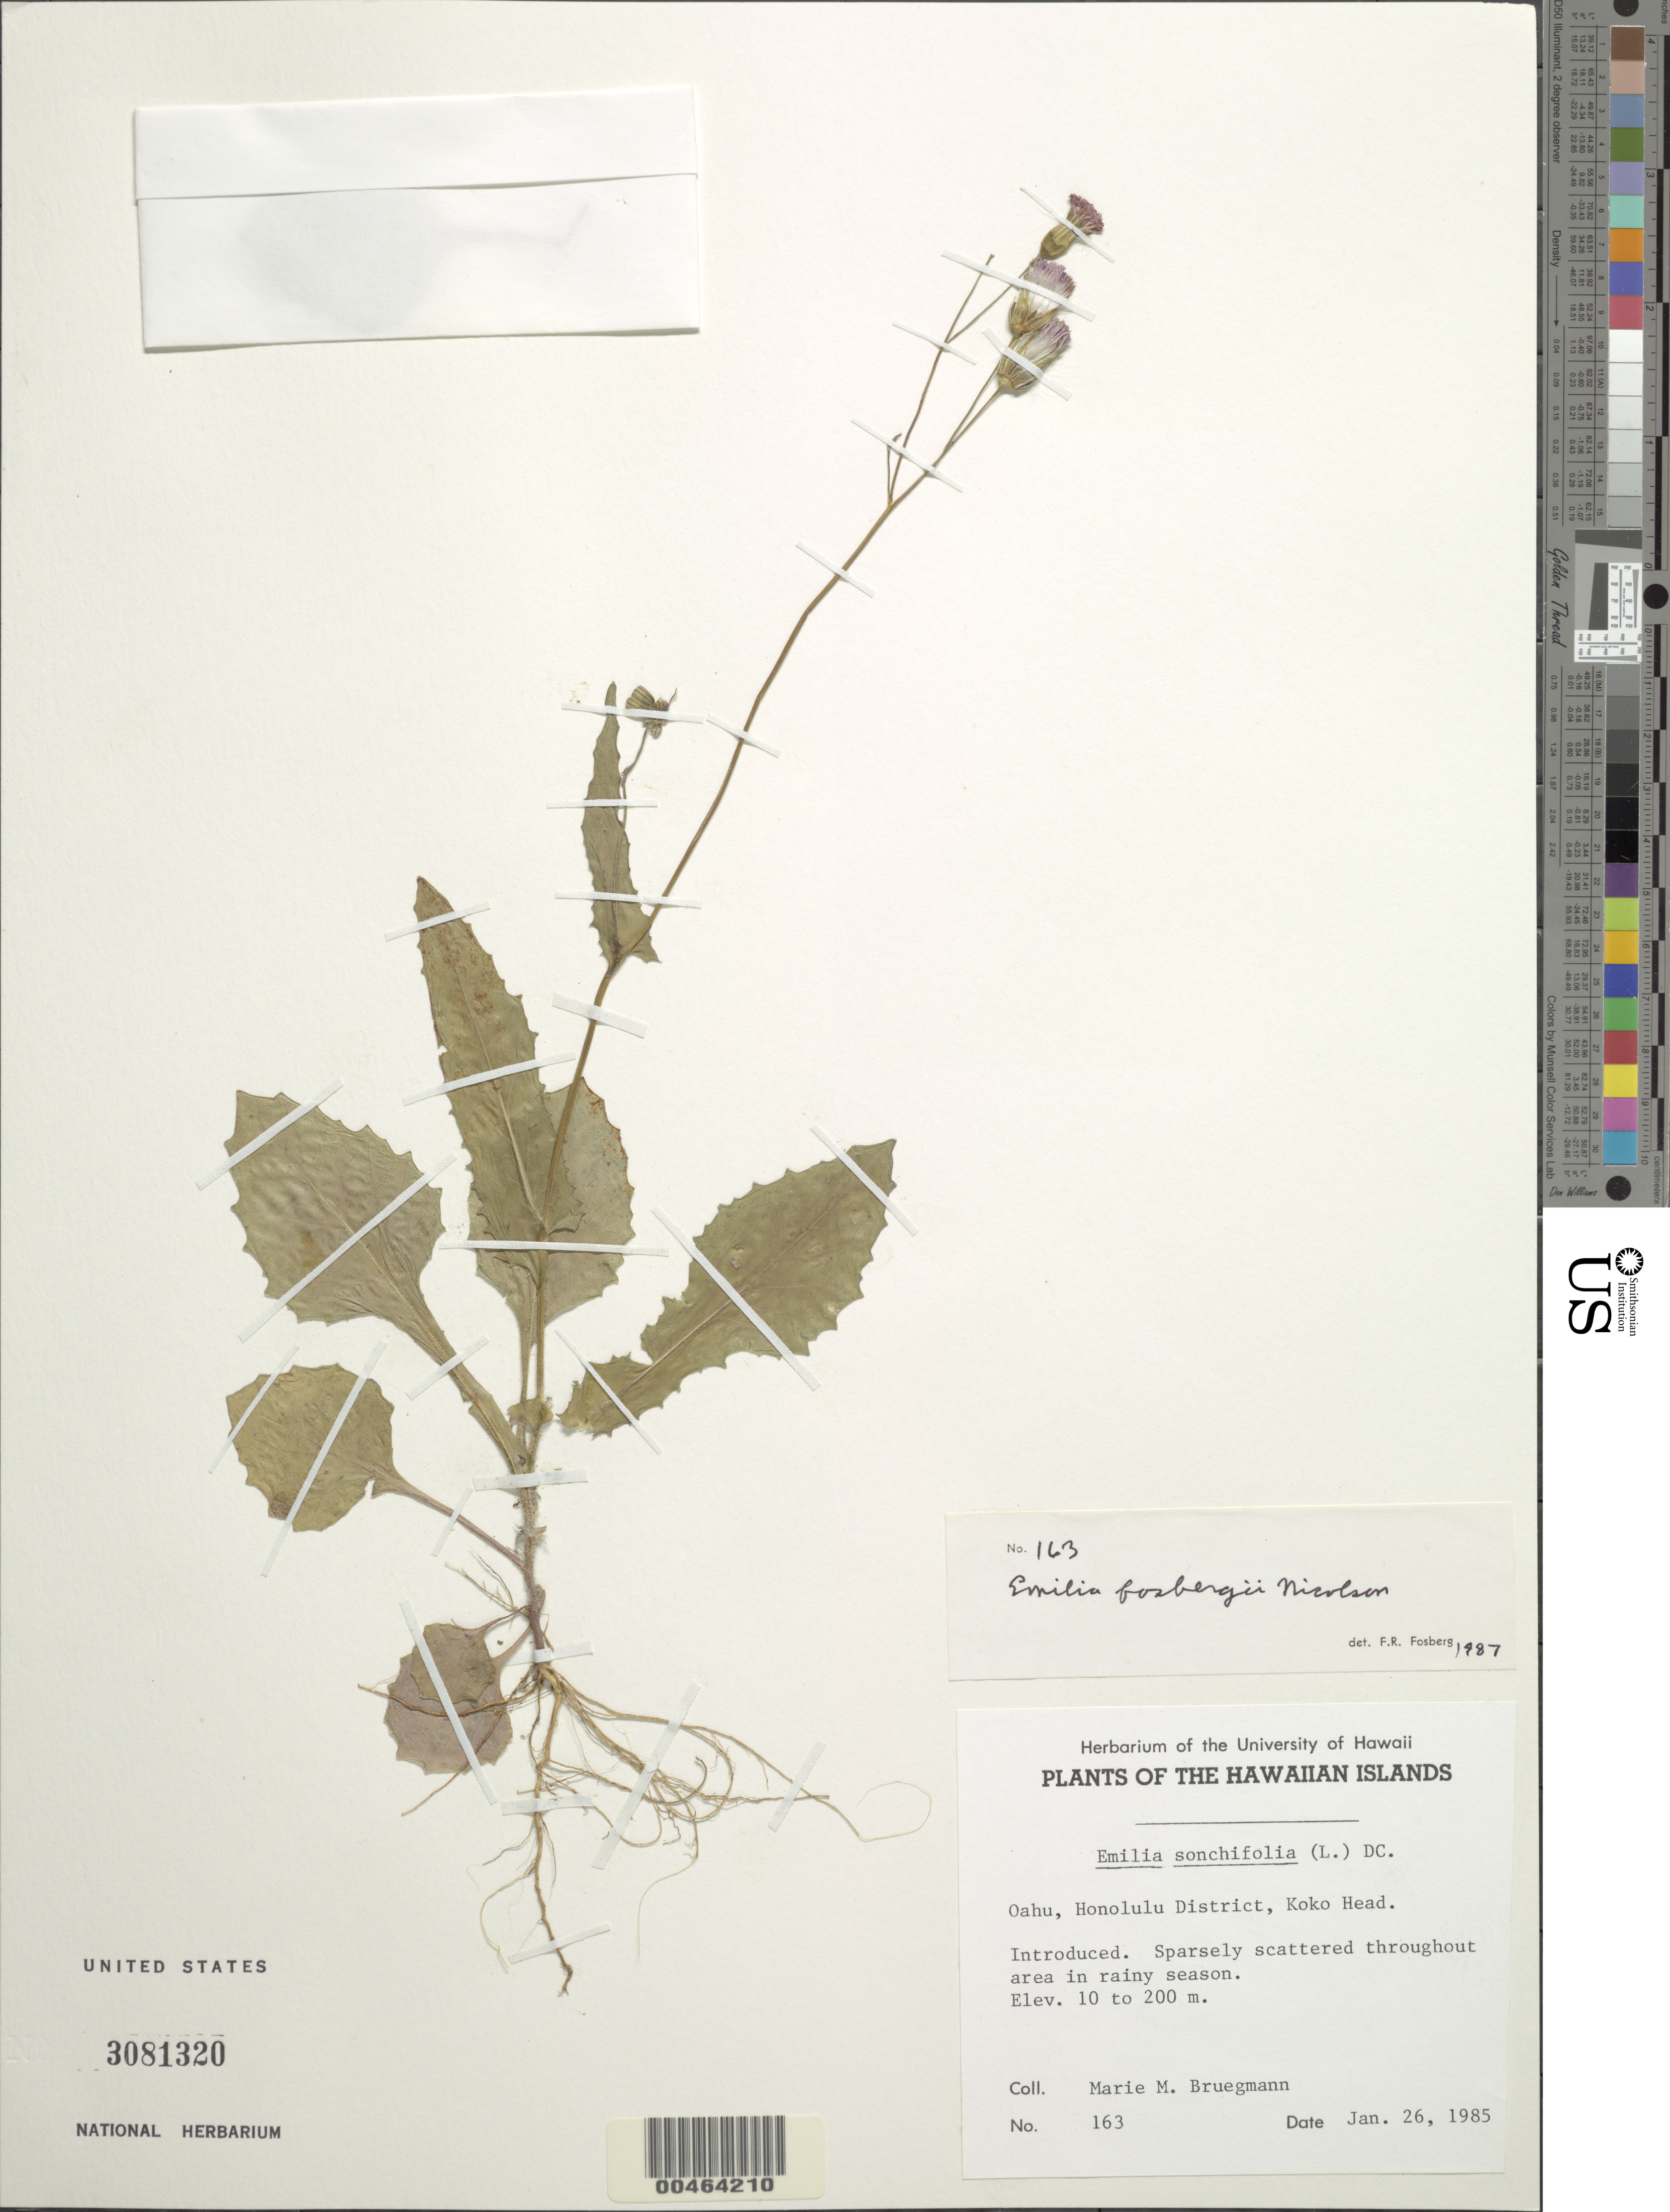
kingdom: Plantae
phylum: Tracheophyta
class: Magnoliopsida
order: Asterales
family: Asteraceae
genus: Emilia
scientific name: Emilia fosbergii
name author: Nicolson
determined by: Fosberg, F. R.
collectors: M. Bruegmann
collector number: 163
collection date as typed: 26 Jan 1985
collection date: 1985-01-26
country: United States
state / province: Hawaii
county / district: Honolulu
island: Oahu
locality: Honolulu District, Koko Head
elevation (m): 10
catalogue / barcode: US 3081320